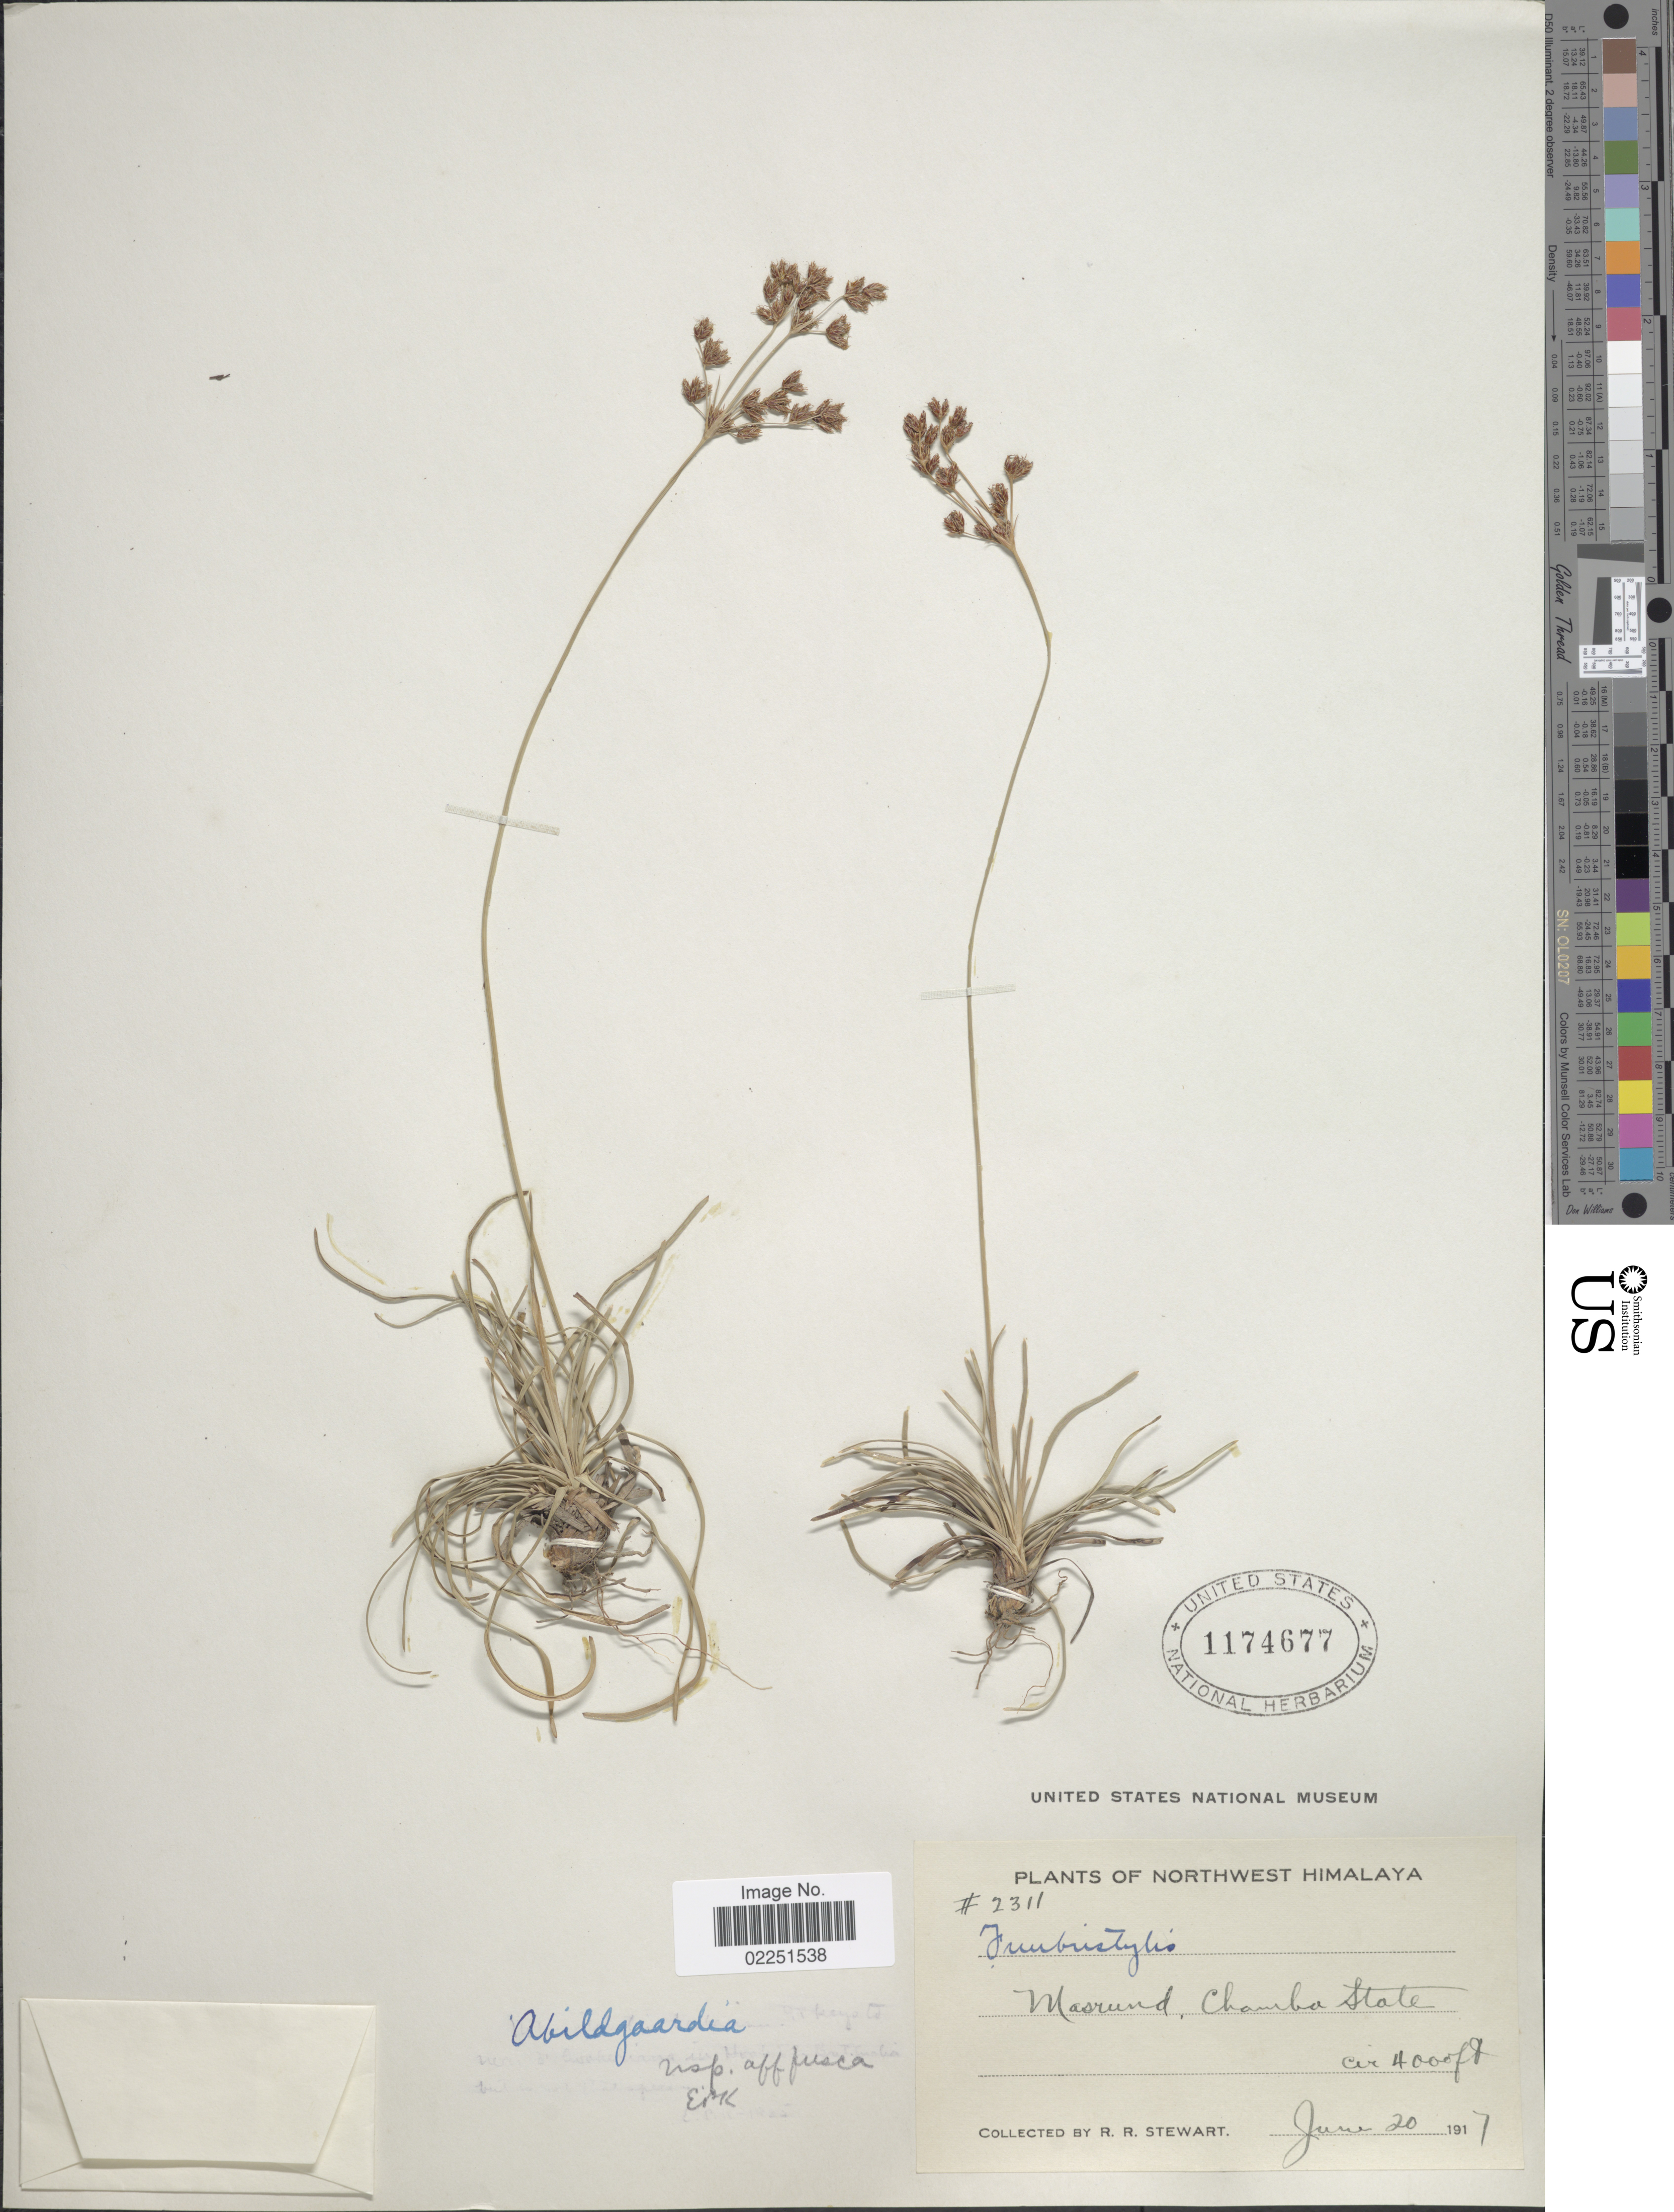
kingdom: Plantae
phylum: Tracheophyta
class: Liliopsida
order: Poales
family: Cyperaceae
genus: Fimbristylis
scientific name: Fimbristylis sp.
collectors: R. R. Stewart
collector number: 2311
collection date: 1917-06-20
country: India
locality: Northwest Himalaya. Wasrund, Chamba State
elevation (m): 1219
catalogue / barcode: US 1174677